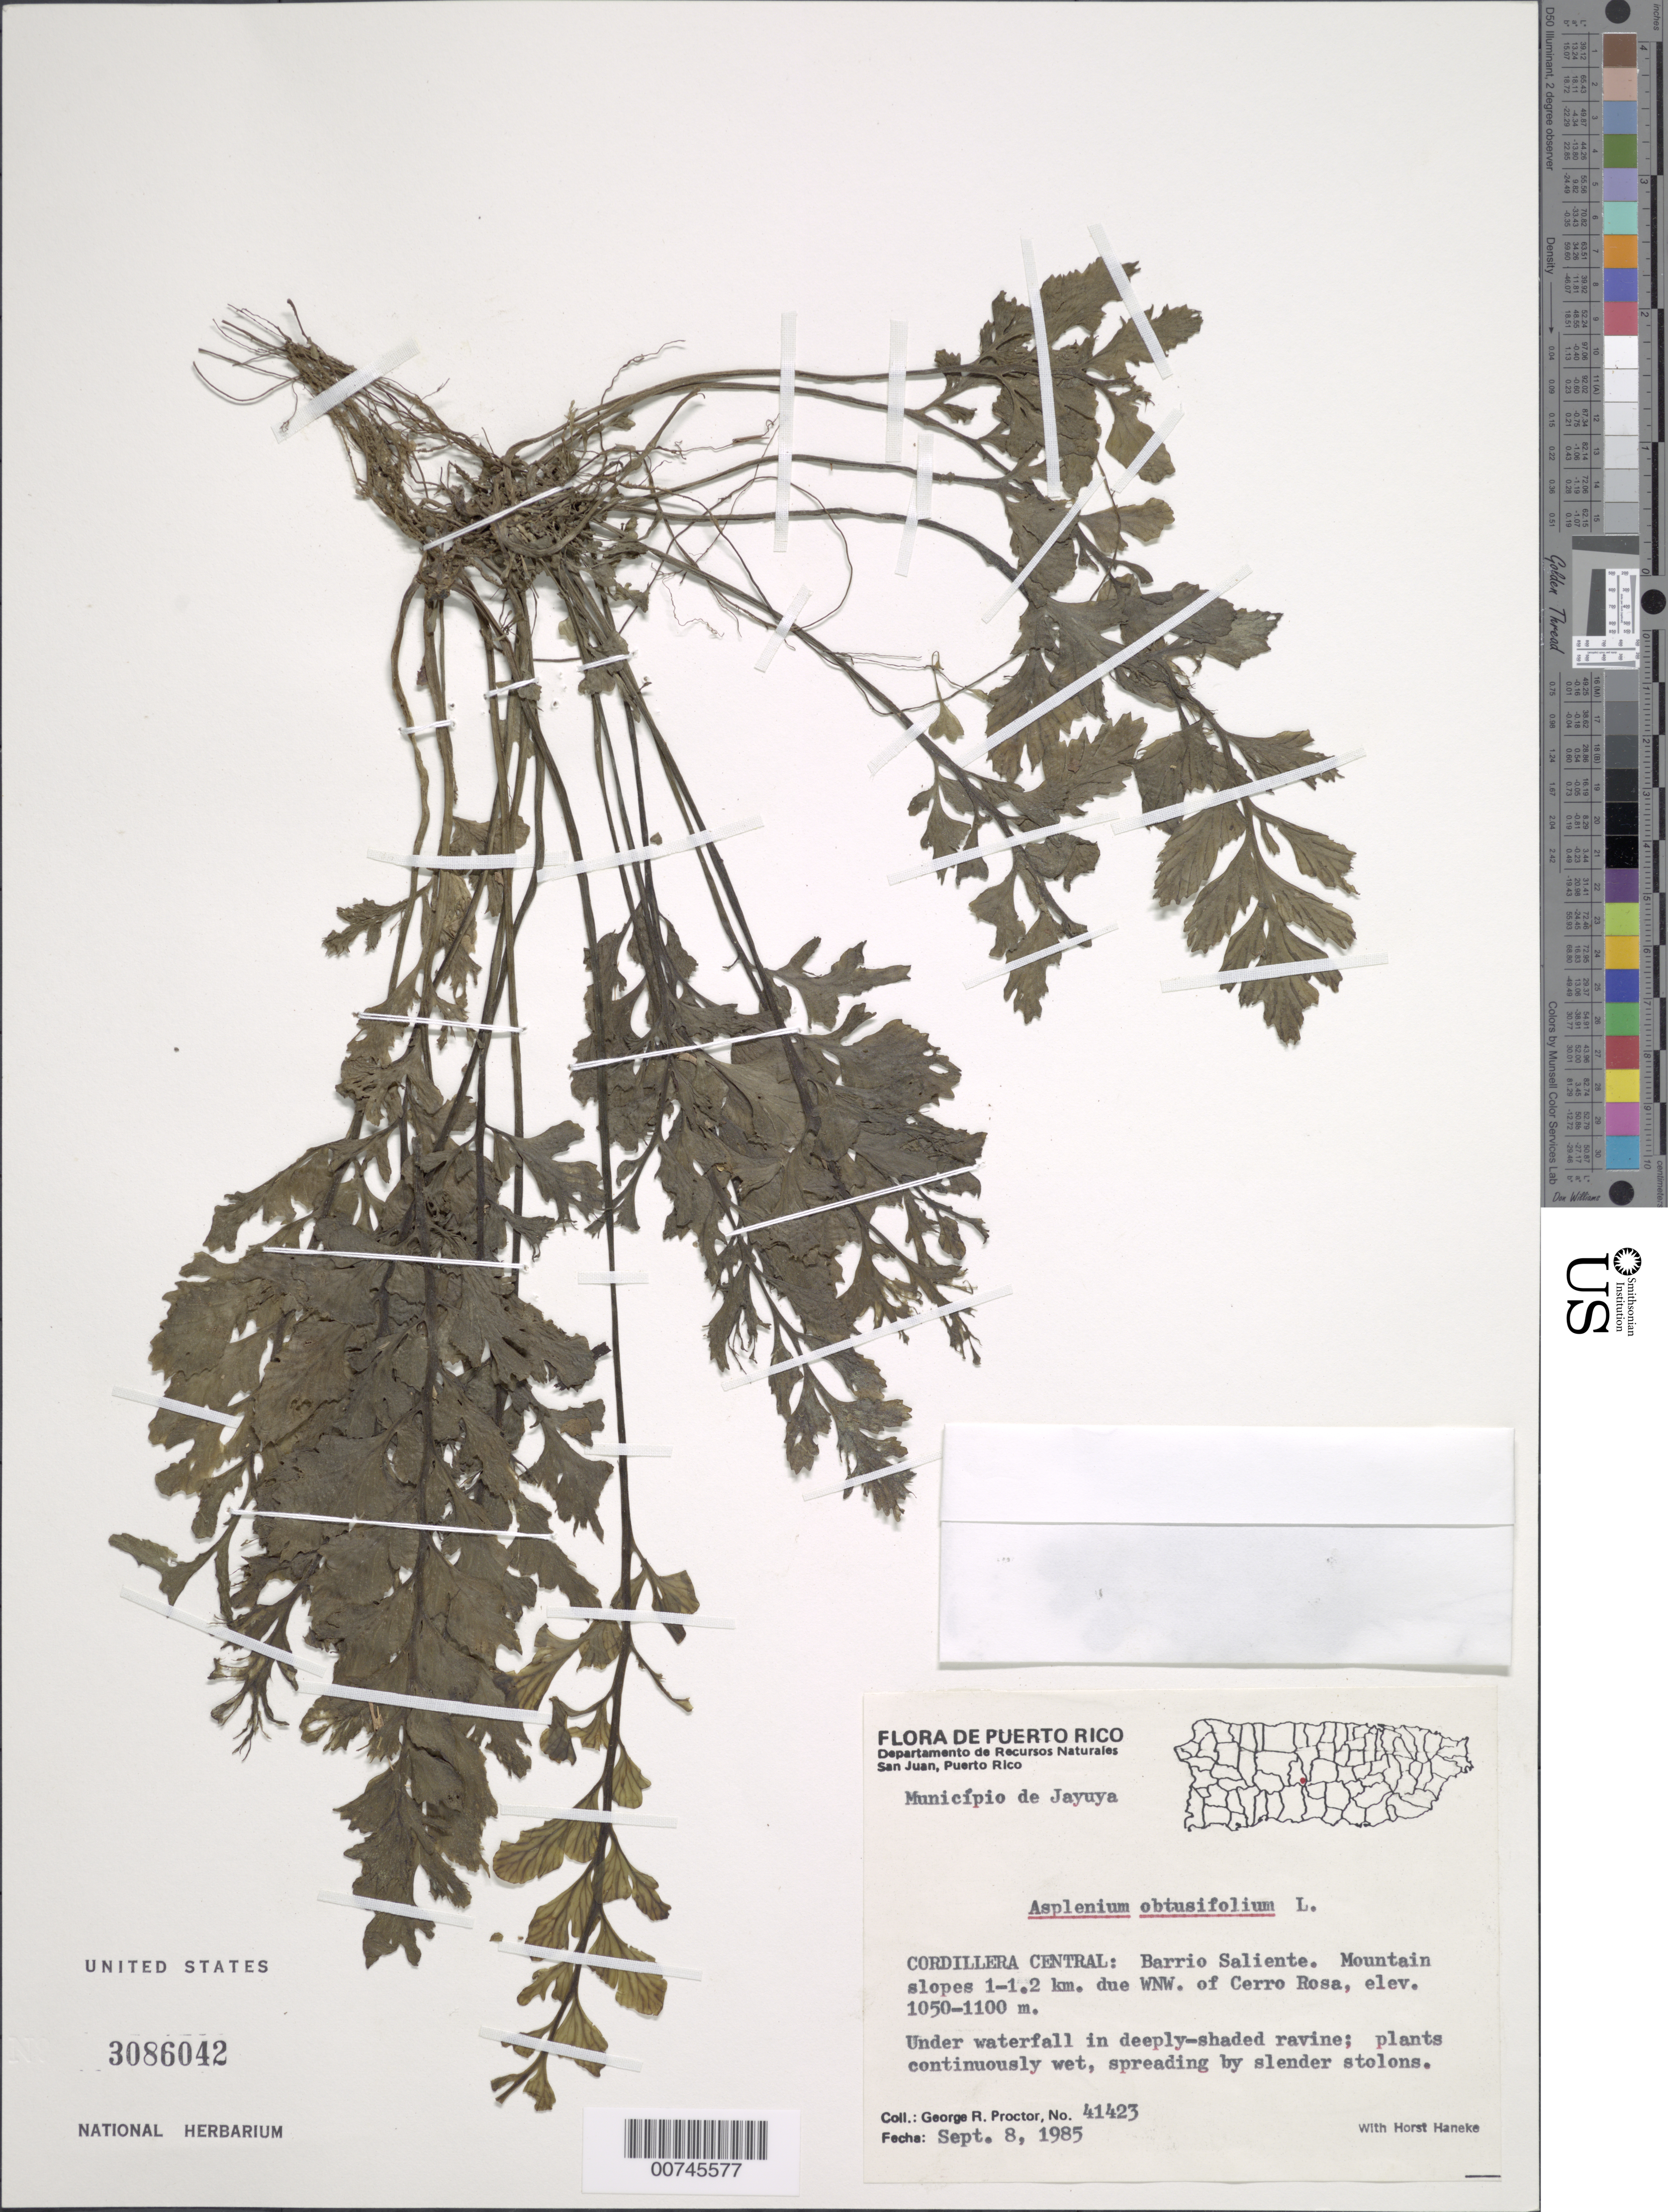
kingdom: Plantae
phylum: Tracheophyta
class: Polypodiopsida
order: Polypodiales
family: Aspleniaceae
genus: Asplenium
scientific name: Asplenium obtusifolium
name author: L.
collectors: G. R. Proctor & H. Haneke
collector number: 41423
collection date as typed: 08 Sep 1985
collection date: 1985-09-08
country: Puerto Rico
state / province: Jayuya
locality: Cordillera Central: Barrio Saliente. Mountain slopes 1-1.2 km due WNW of Cerro Rosa. Municipio de Jayuya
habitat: Under waterfall in deeply-shaded ravine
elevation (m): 1050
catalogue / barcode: US 3806042